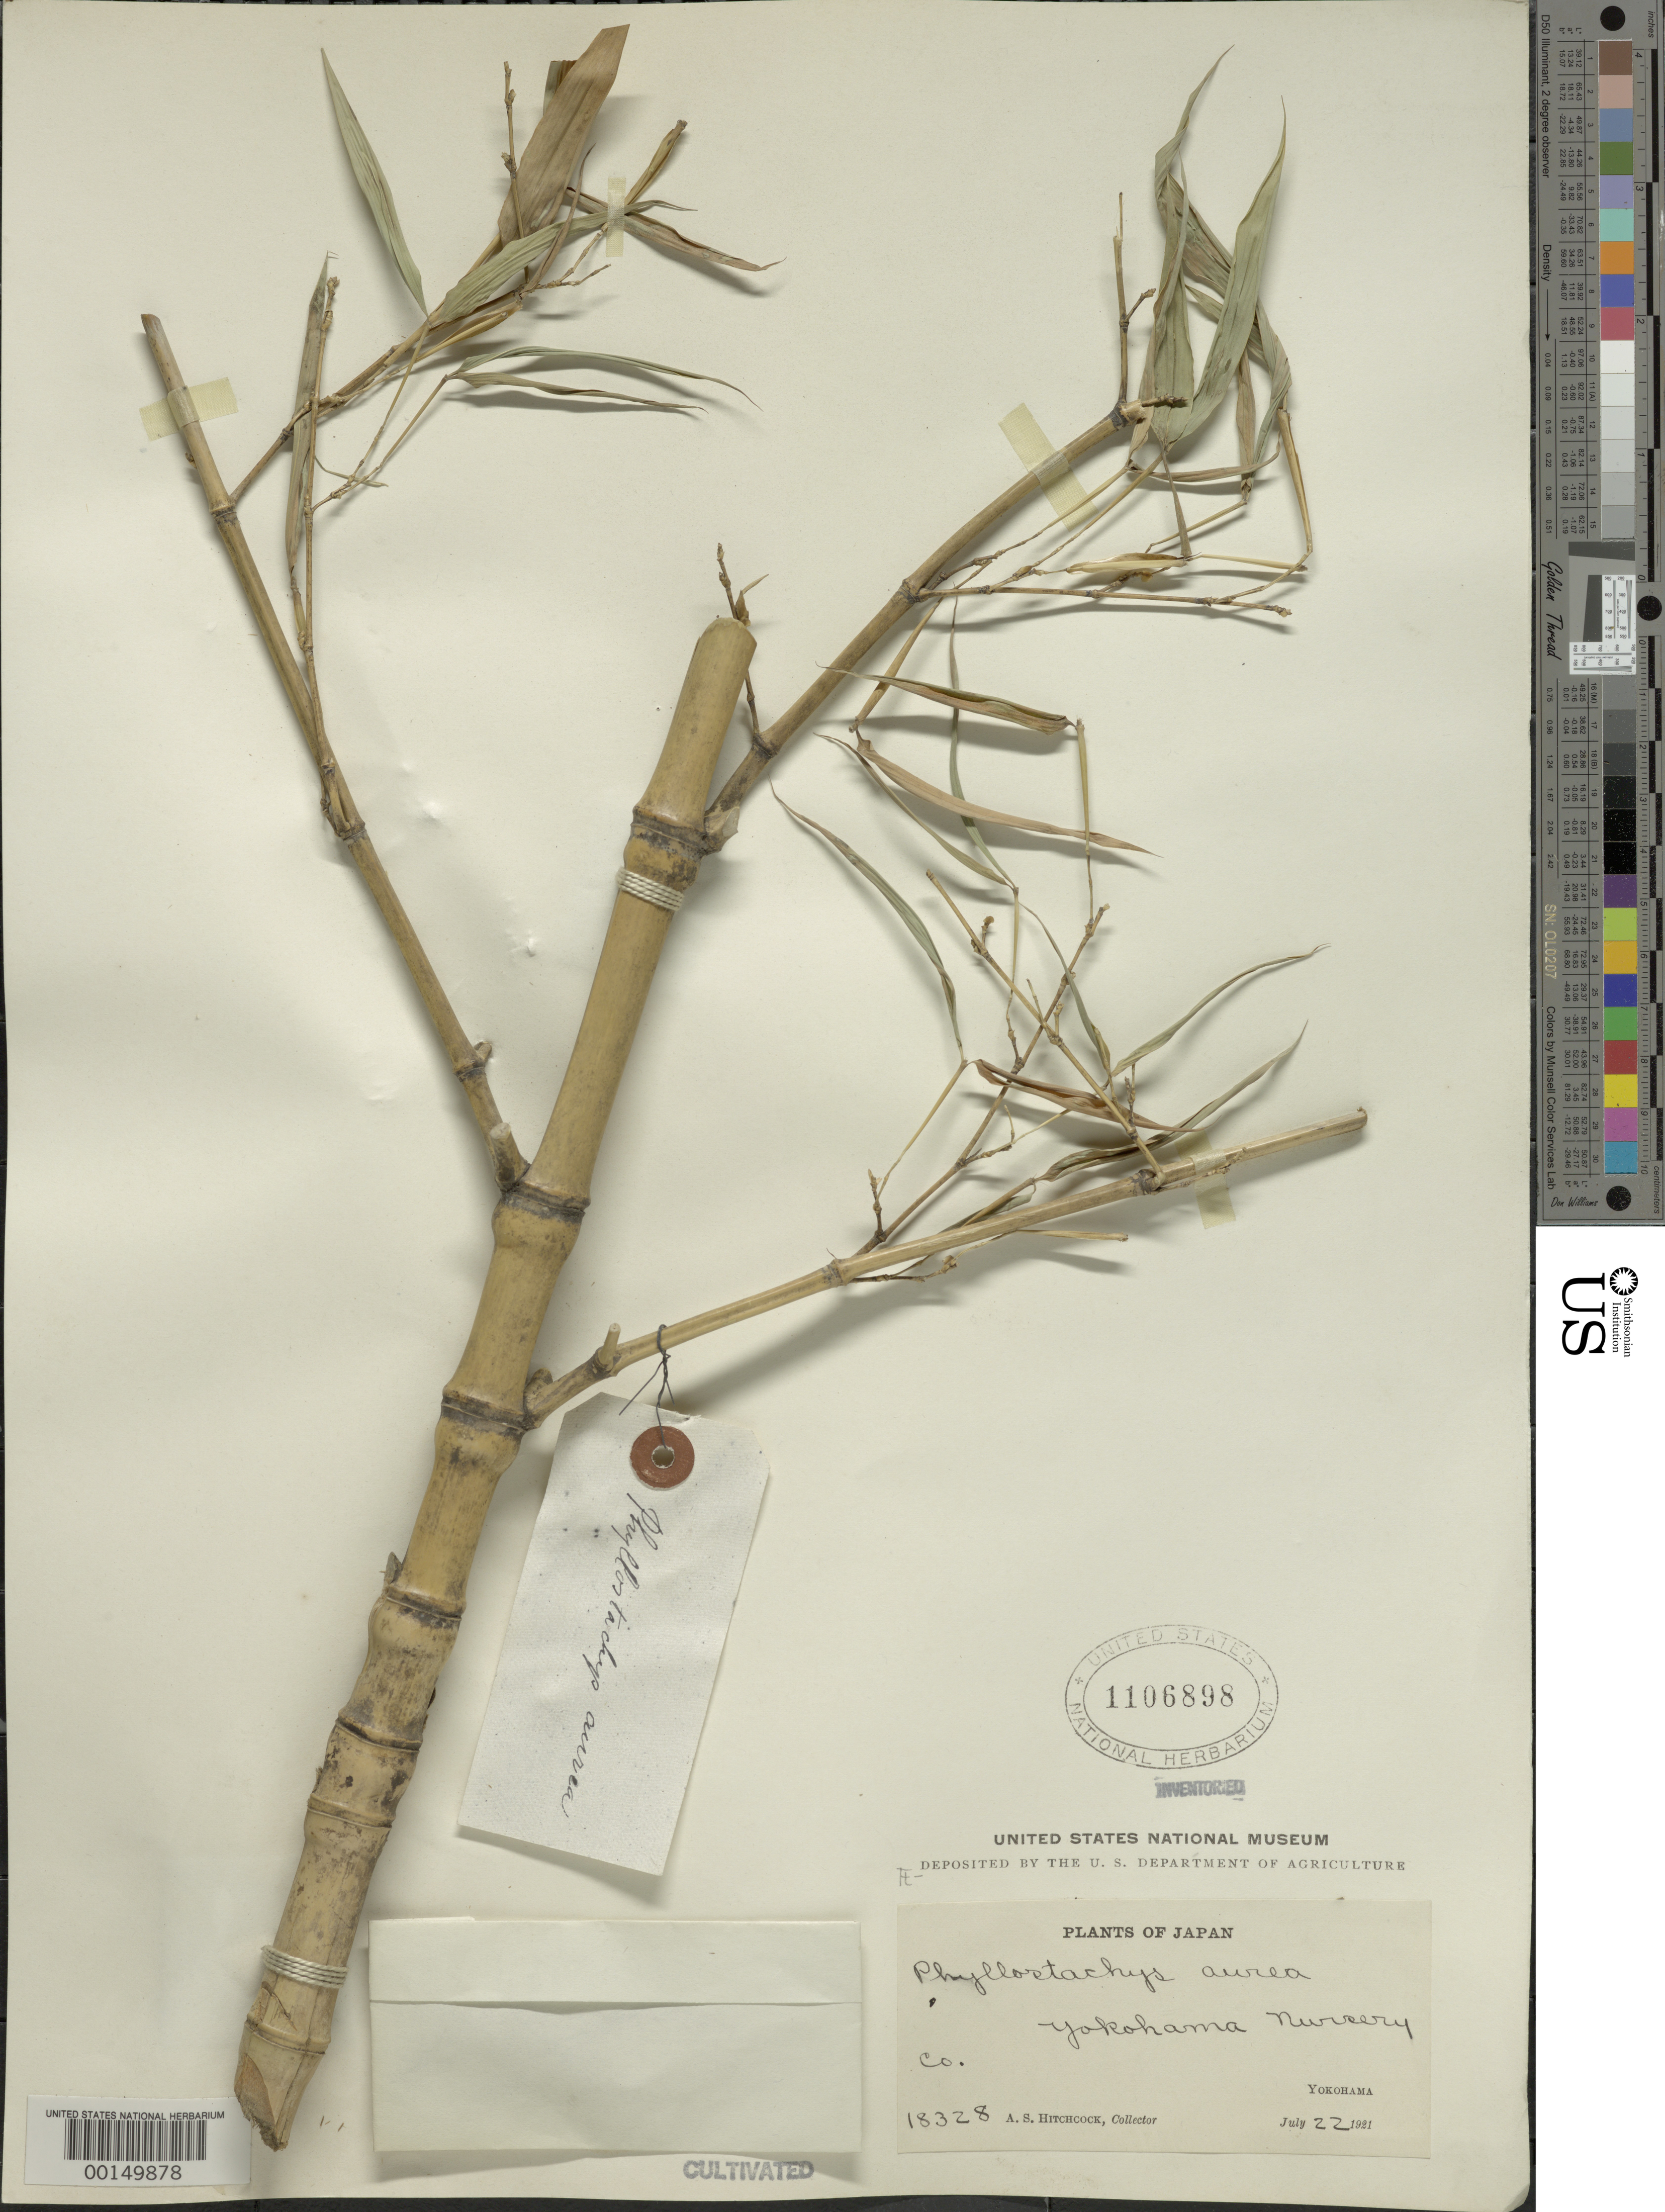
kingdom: Plantae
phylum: Tracheophyta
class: Liliopsida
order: Poales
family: Poaceae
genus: Phyllostachys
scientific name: Phyllostachys aurea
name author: Rivière & C. Rivière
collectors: A. S. Hitchcock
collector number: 18328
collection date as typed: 22 Jul 1921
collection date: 1921-07-22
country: Japan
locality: Yokohama nursery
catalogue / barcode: US 1106898